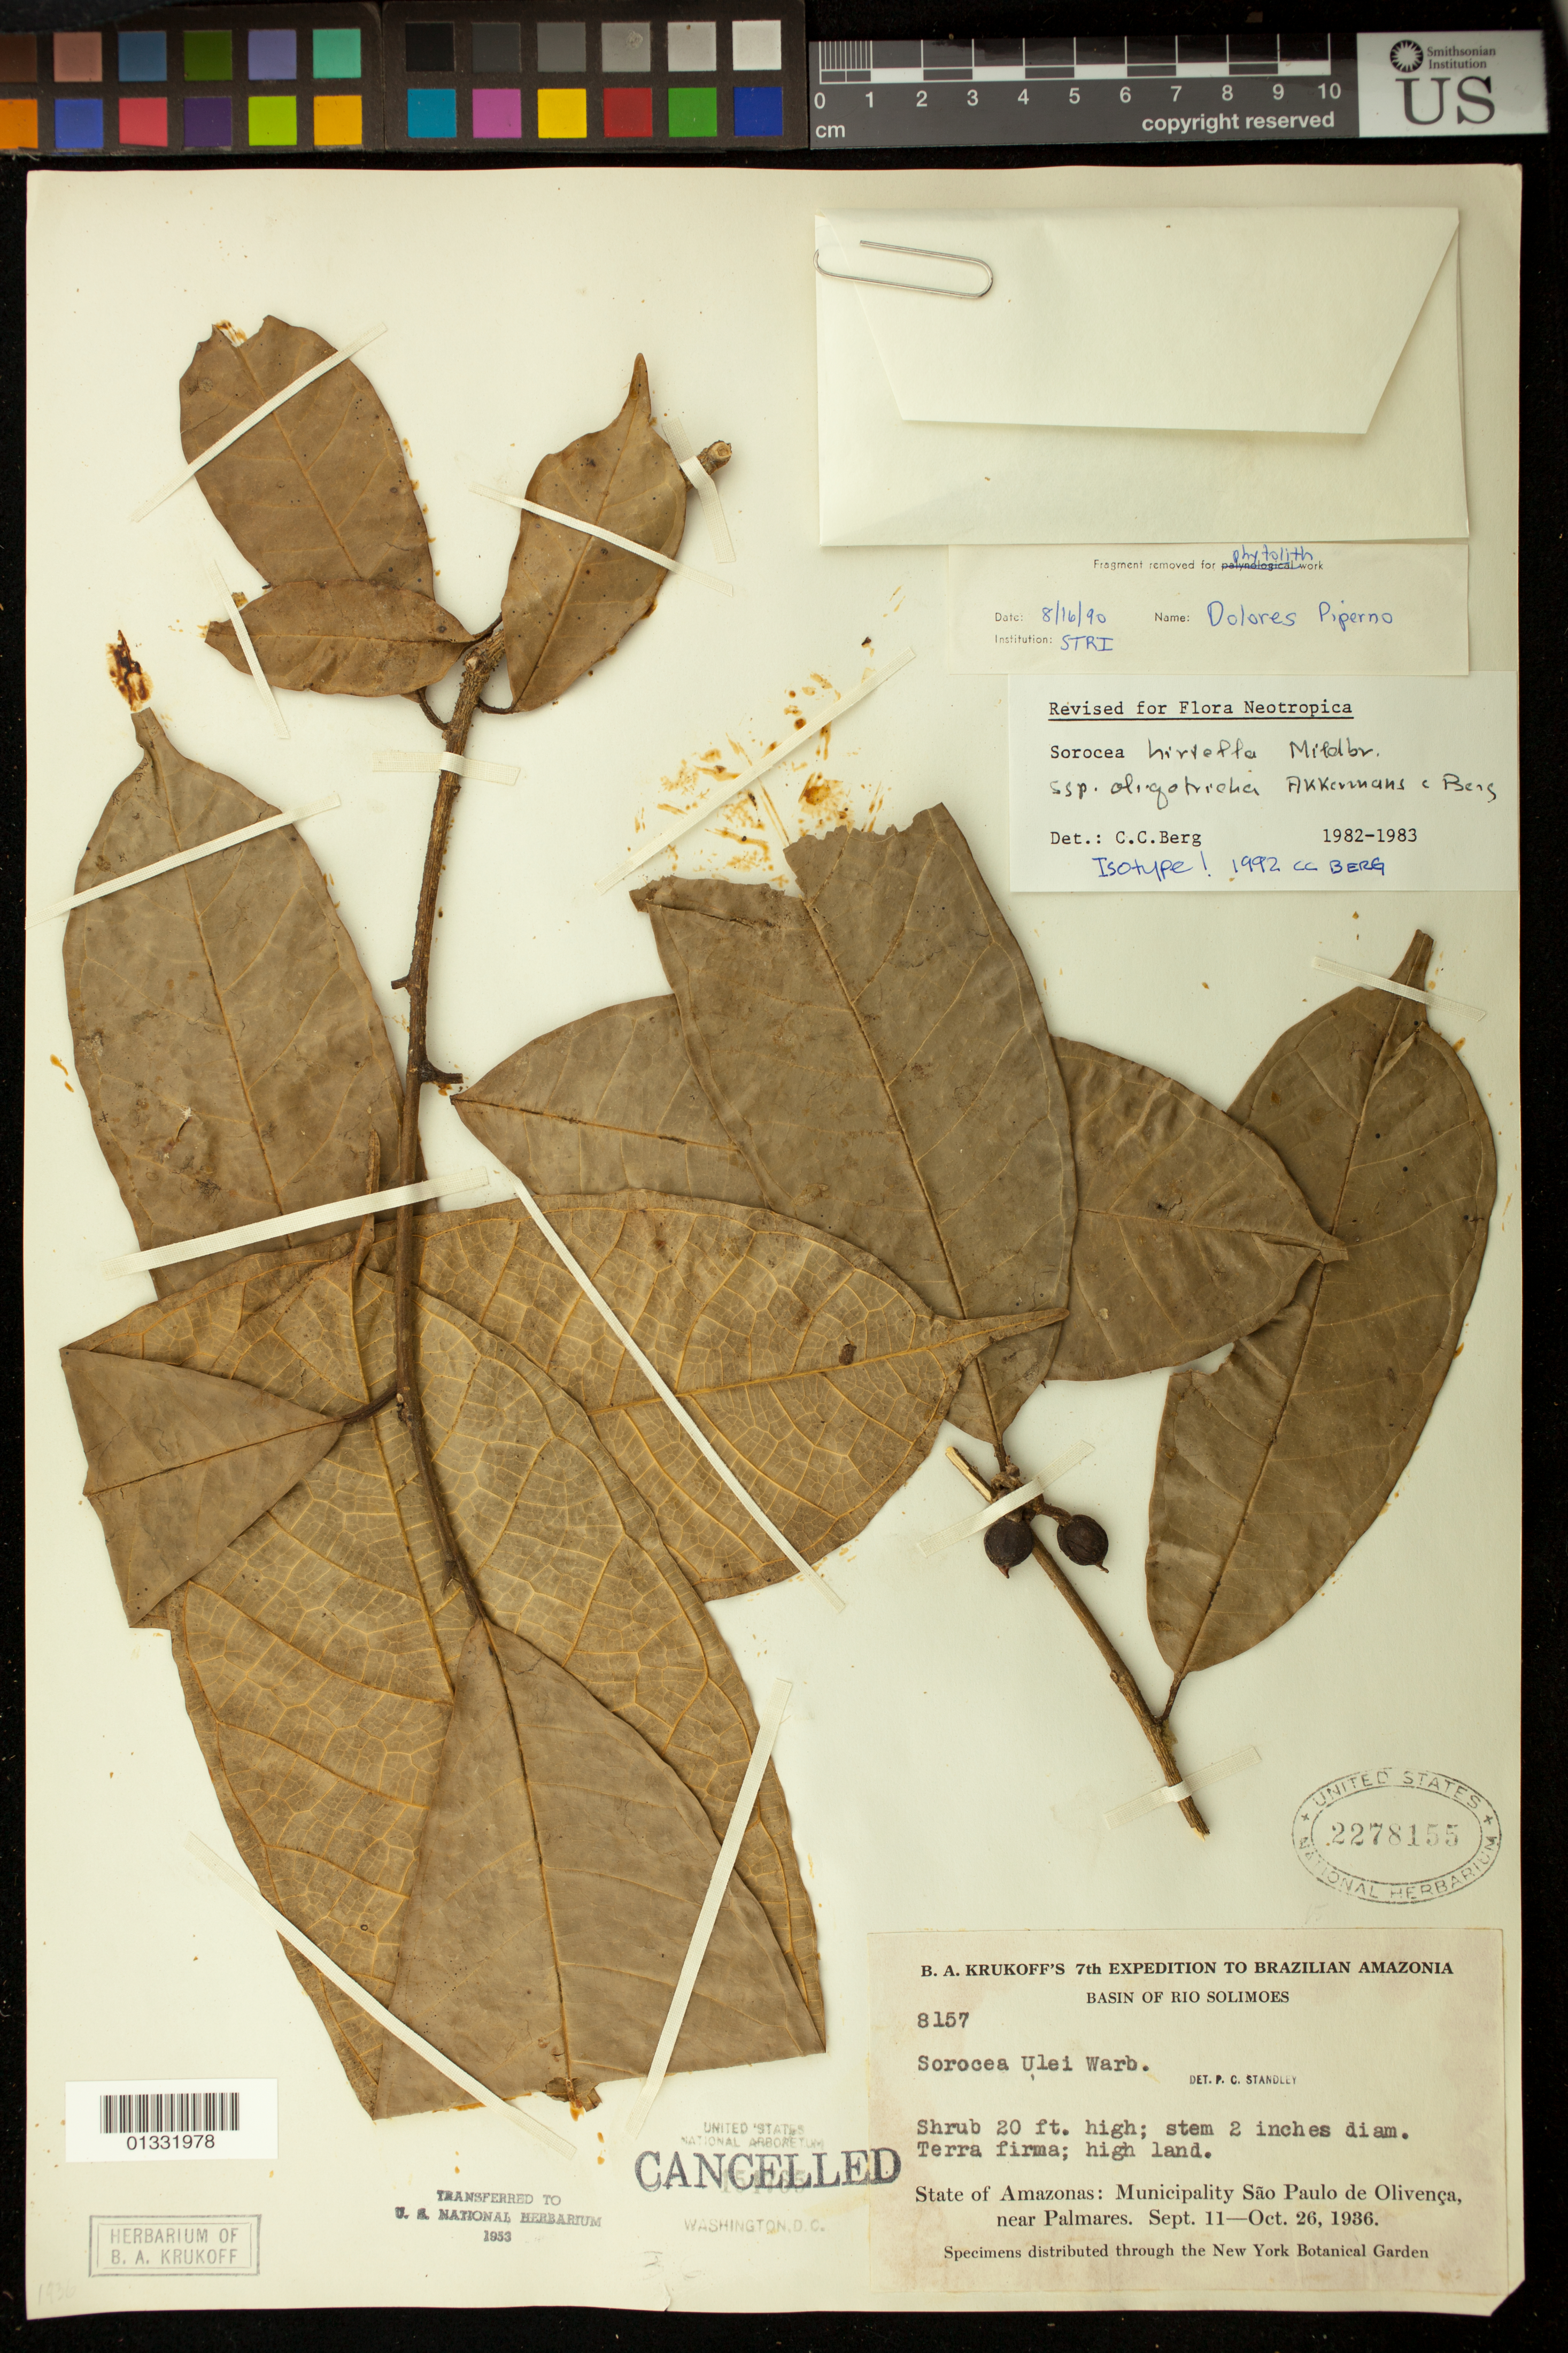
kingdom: Plantae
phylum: Tracheophyta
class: Magnoliopsida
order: Rosales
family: Moraceae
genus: Sorocea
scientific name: Sorocea hirtella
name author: Mildbr.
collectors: B. A. Krukoff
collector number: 8157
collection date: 1936-09-11,1936-10-26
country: Brazil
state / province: Amazonas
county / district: São Paulo de Olivença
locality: Near Palmares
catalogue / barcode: US 2278155